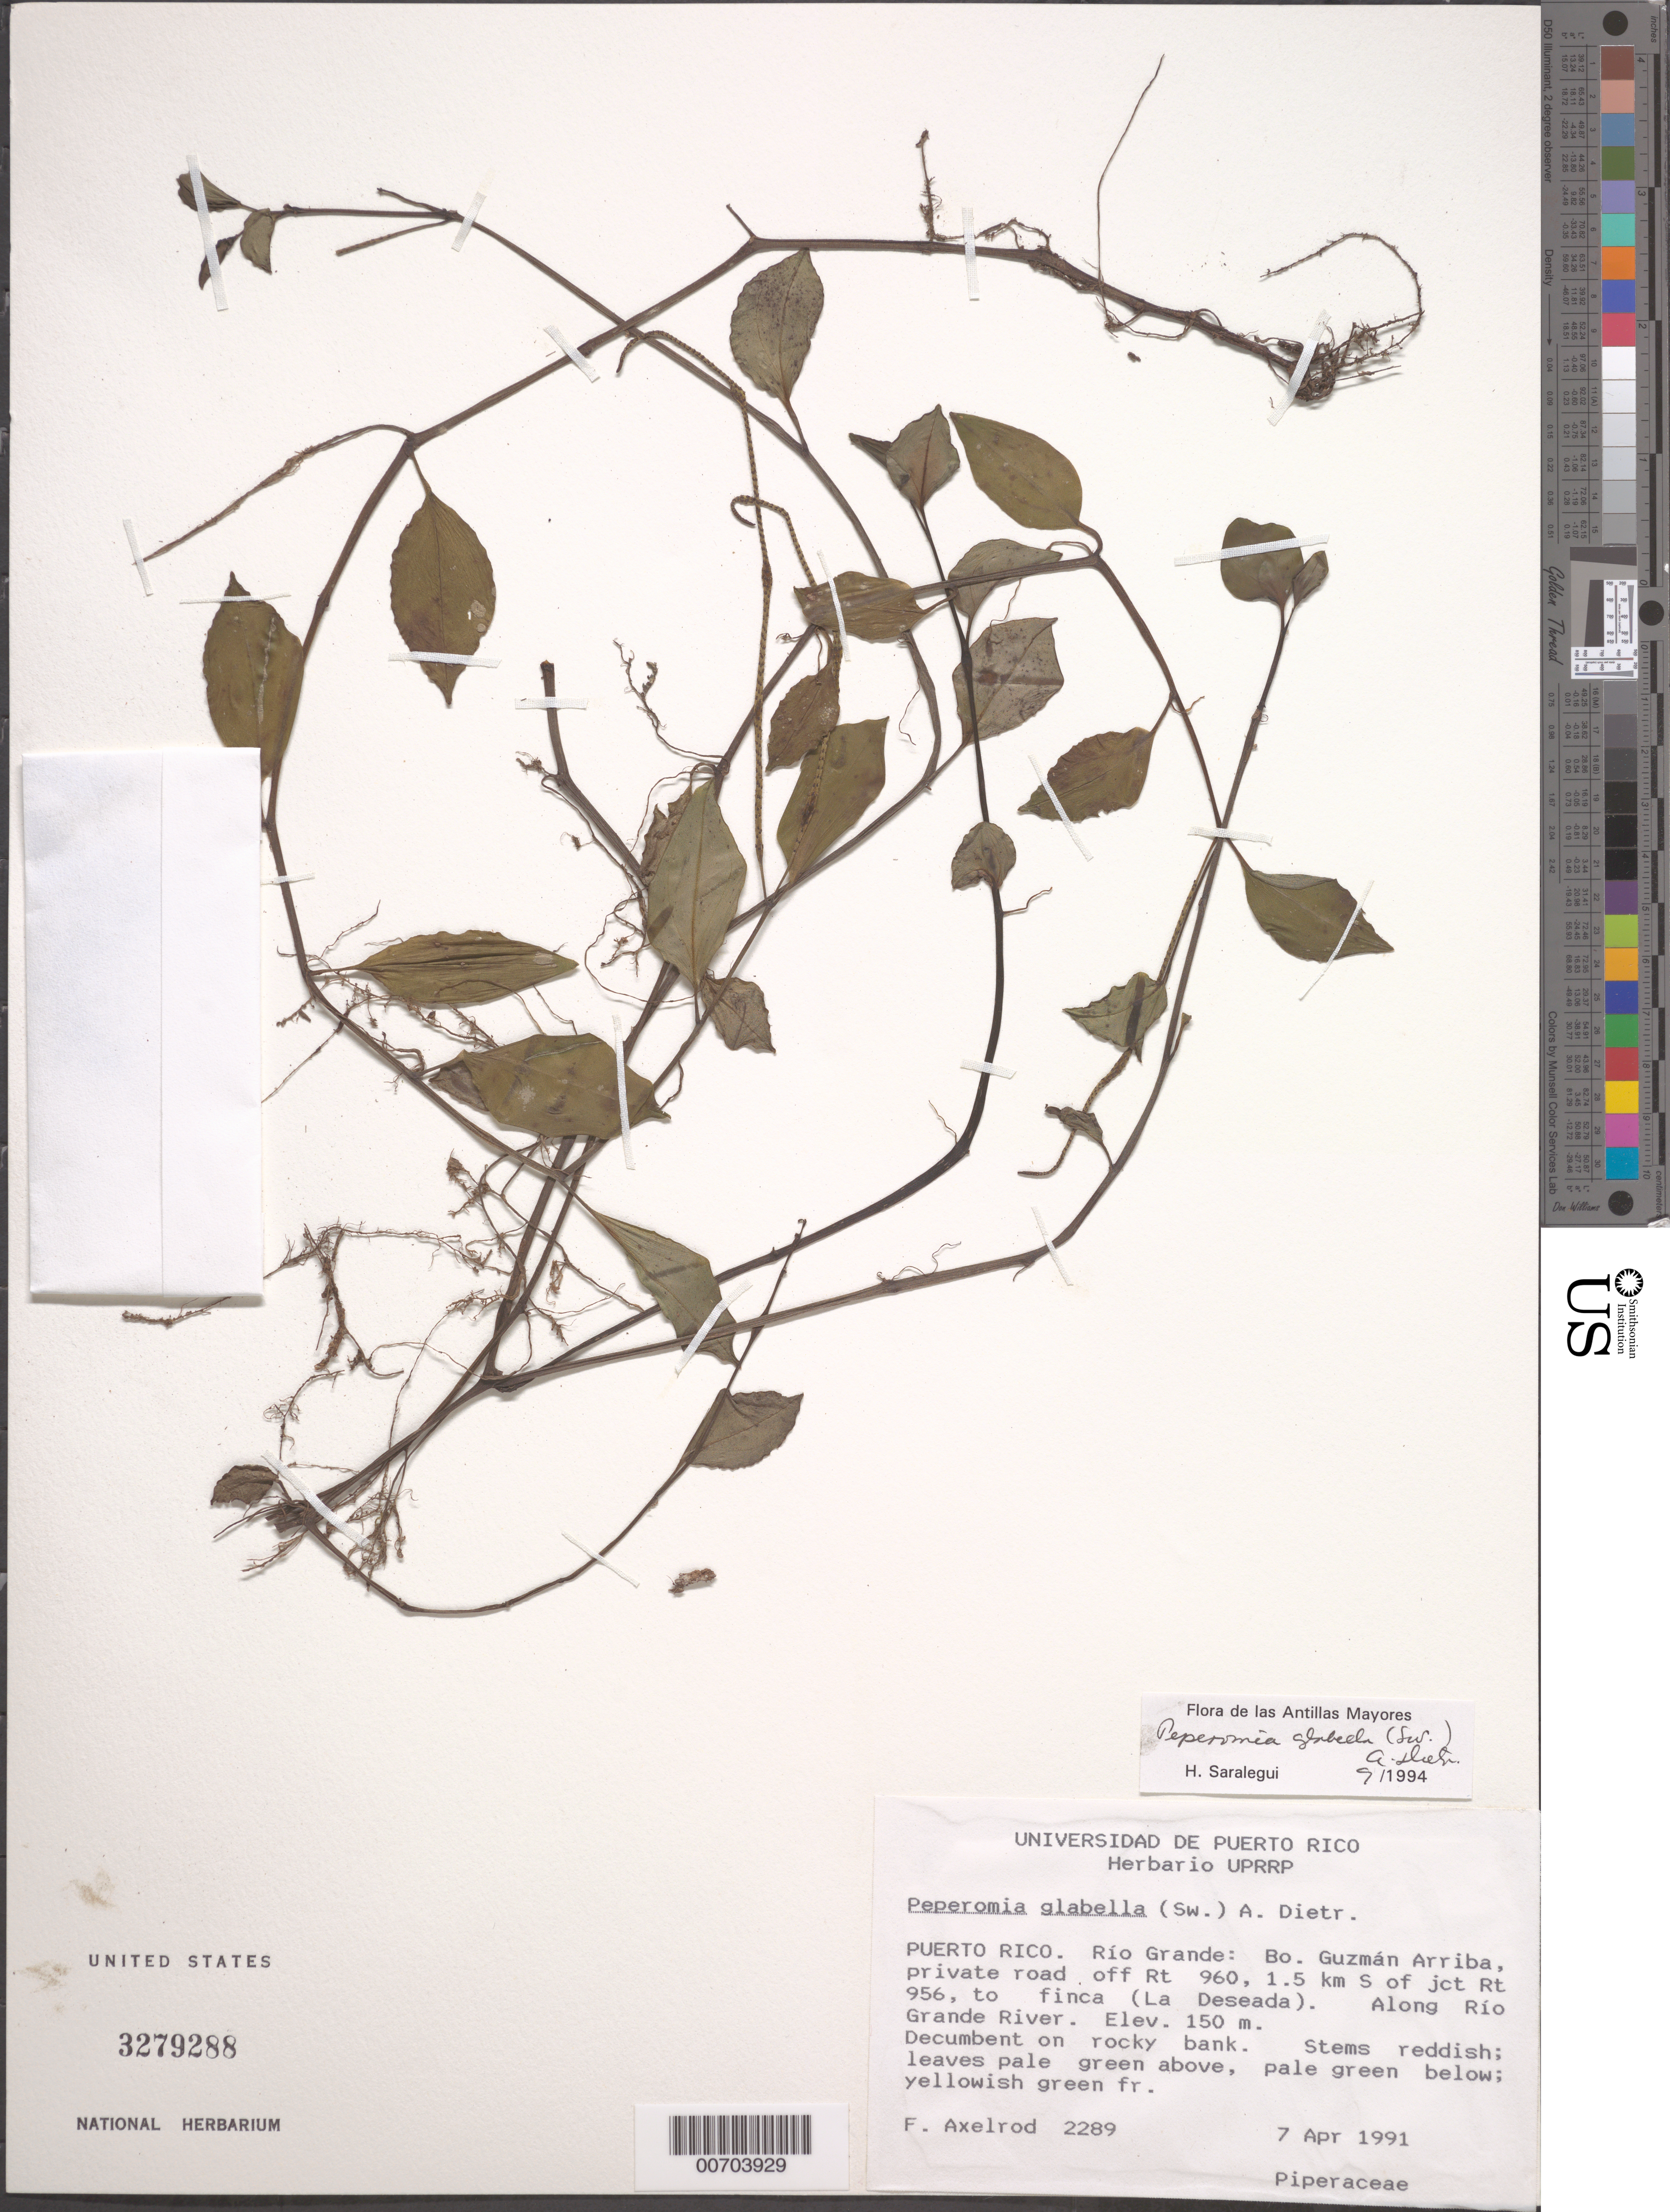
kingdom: Plantae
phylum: Tracheophyta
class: Magnoliopsida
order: Piperales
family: Piperaceae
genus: Peperomia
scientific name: Peperomia glabella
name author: (Sw.) A. Dietr.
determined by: Saralegui Boza, H.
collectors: F. S. Axelrod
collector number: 2289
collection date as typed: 01 Apr 1991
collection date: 1991-04-01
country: Puerto Rico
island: Greater Antilles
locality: Río Grande: Bo. Guzmán Arriba, private road off Rt 960, 1.5 km S of jct Rt 956, to finca (La Deseada). Along Río Grande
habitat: Decumbent on rocky bank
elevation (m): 150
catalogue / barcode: US 3279288